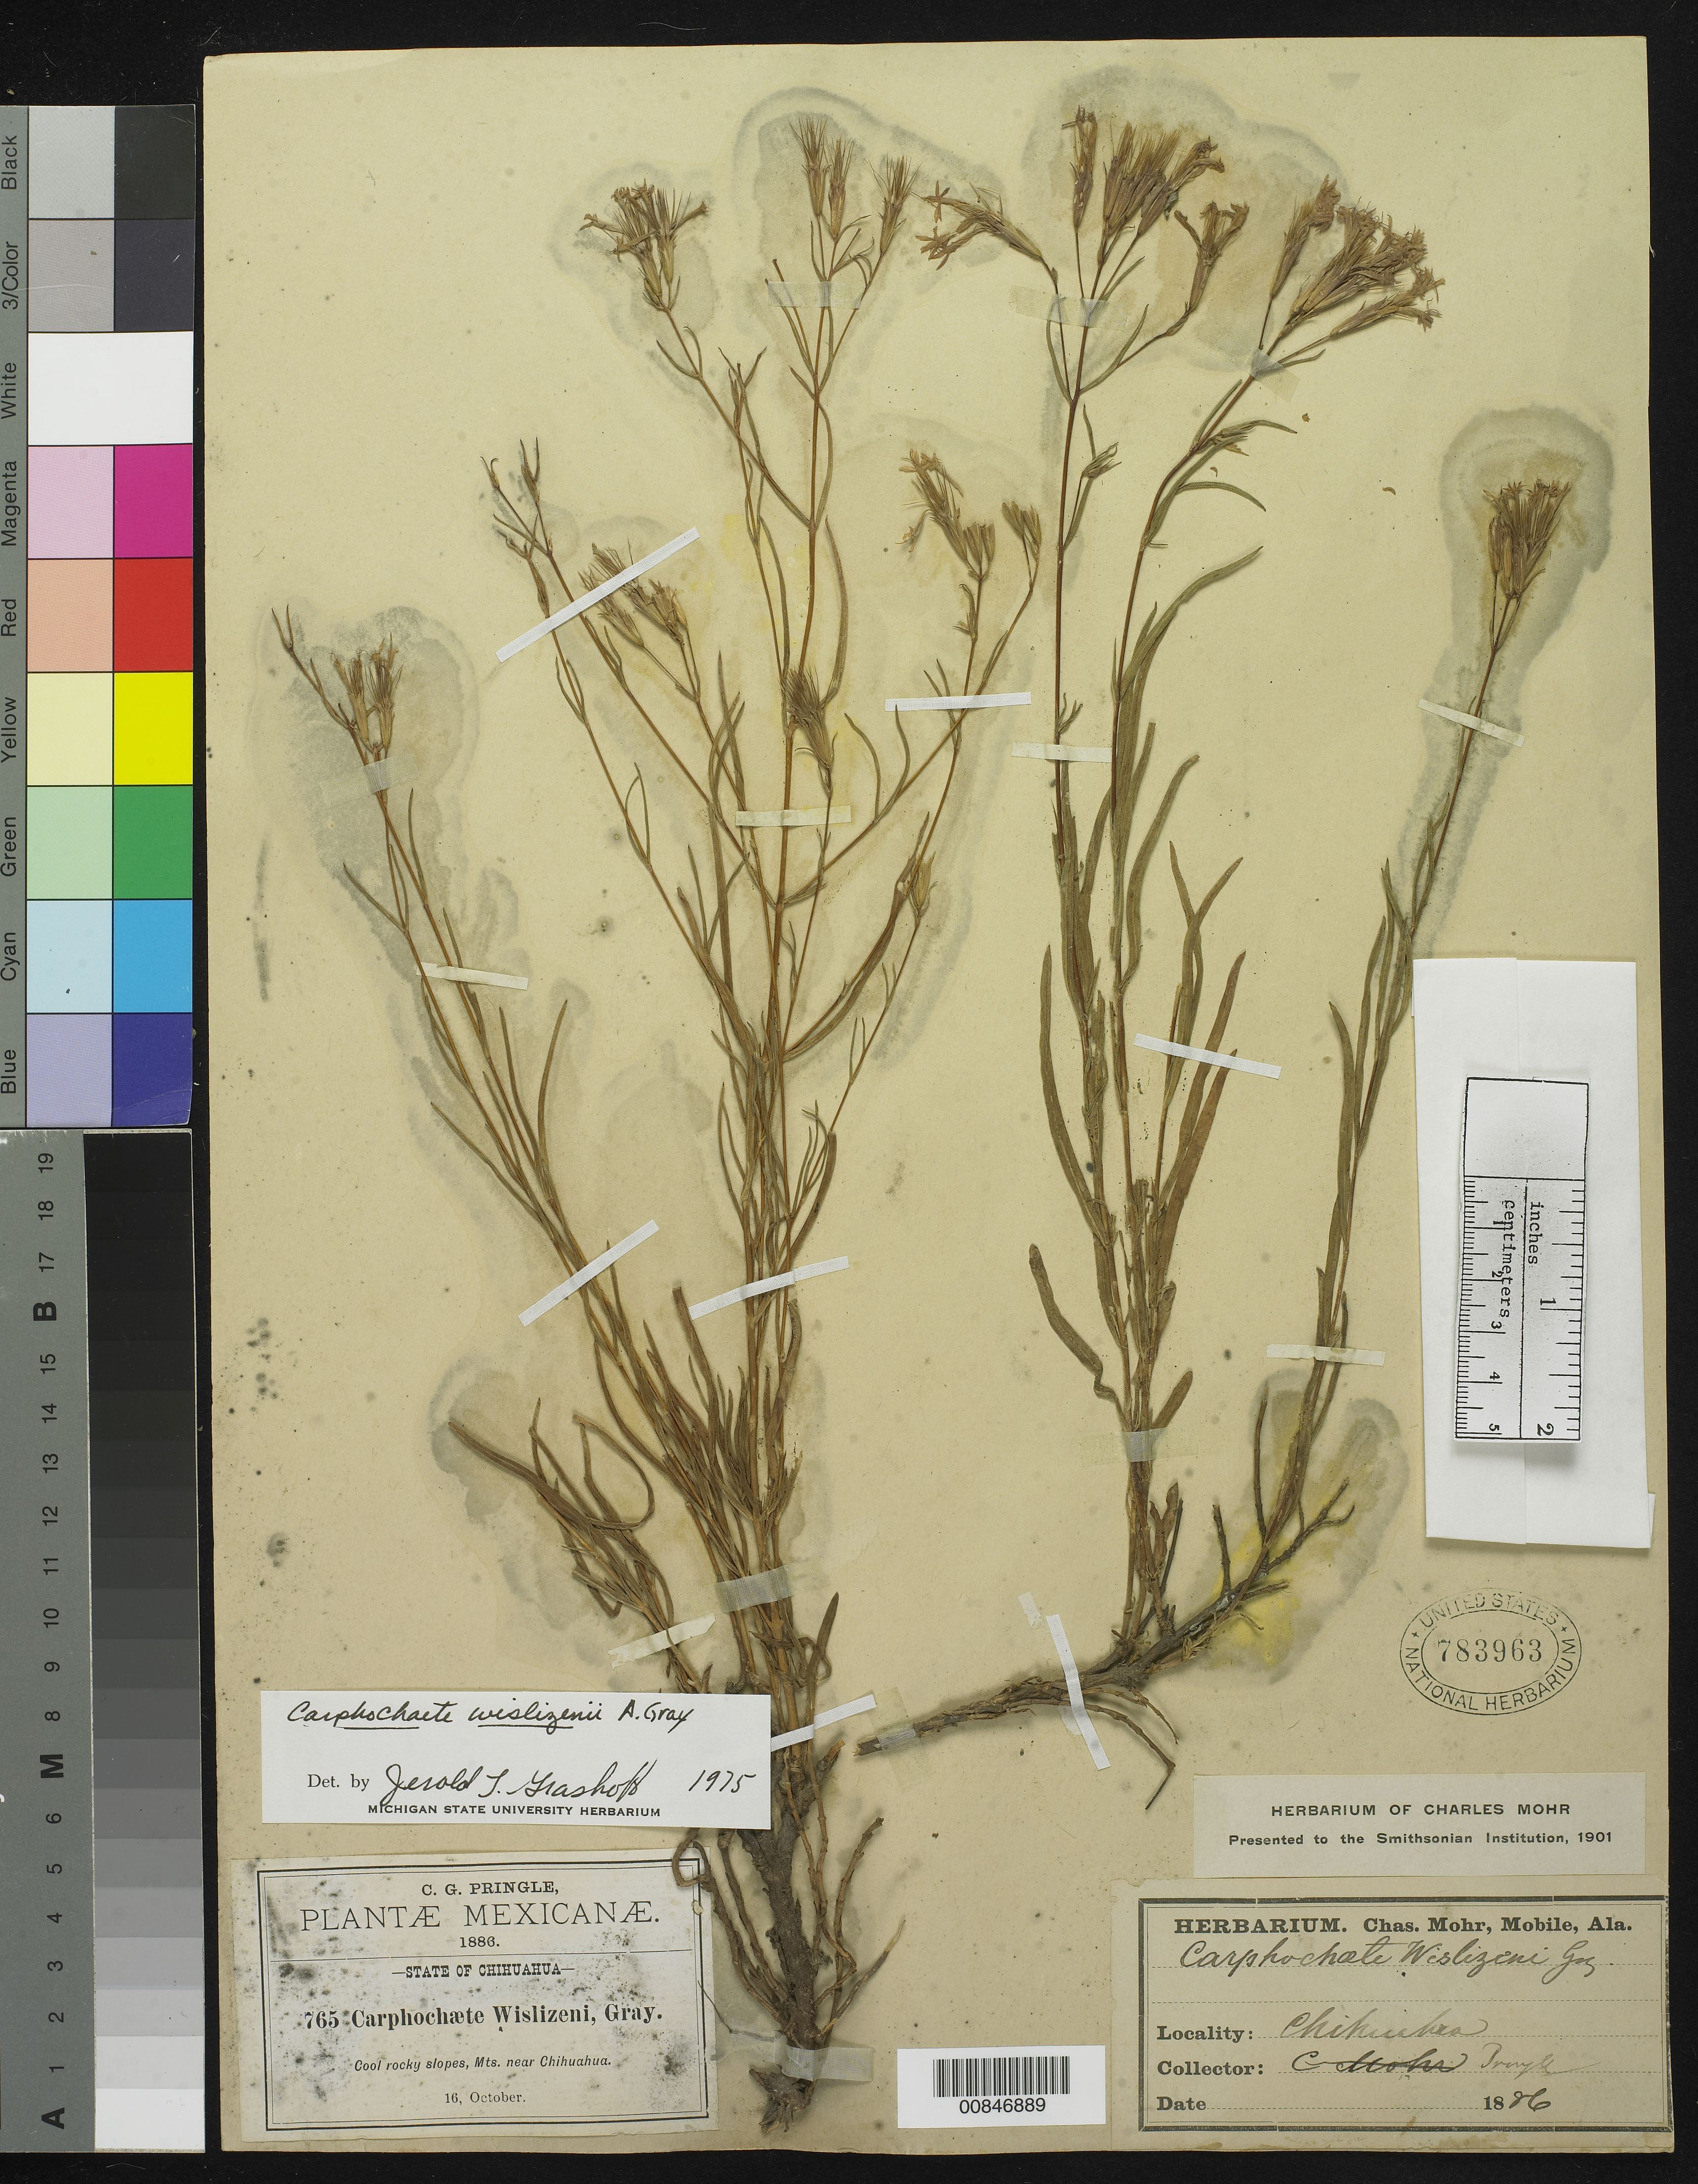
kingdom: Plantae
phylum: Tracheophyta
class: Magnoliopsida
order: Asterales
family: Asteraceae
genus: Carphochaete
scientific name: Carphochaete wislizenii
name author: A. Gray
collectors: C. G. Pringle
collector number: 765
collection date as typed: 16 Oct 1886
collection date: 1886-10-16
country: Mexico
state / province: Chihuahua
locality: Mts. near Chihuahua.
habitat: Cool rocky slopes.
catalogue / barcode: US 783963